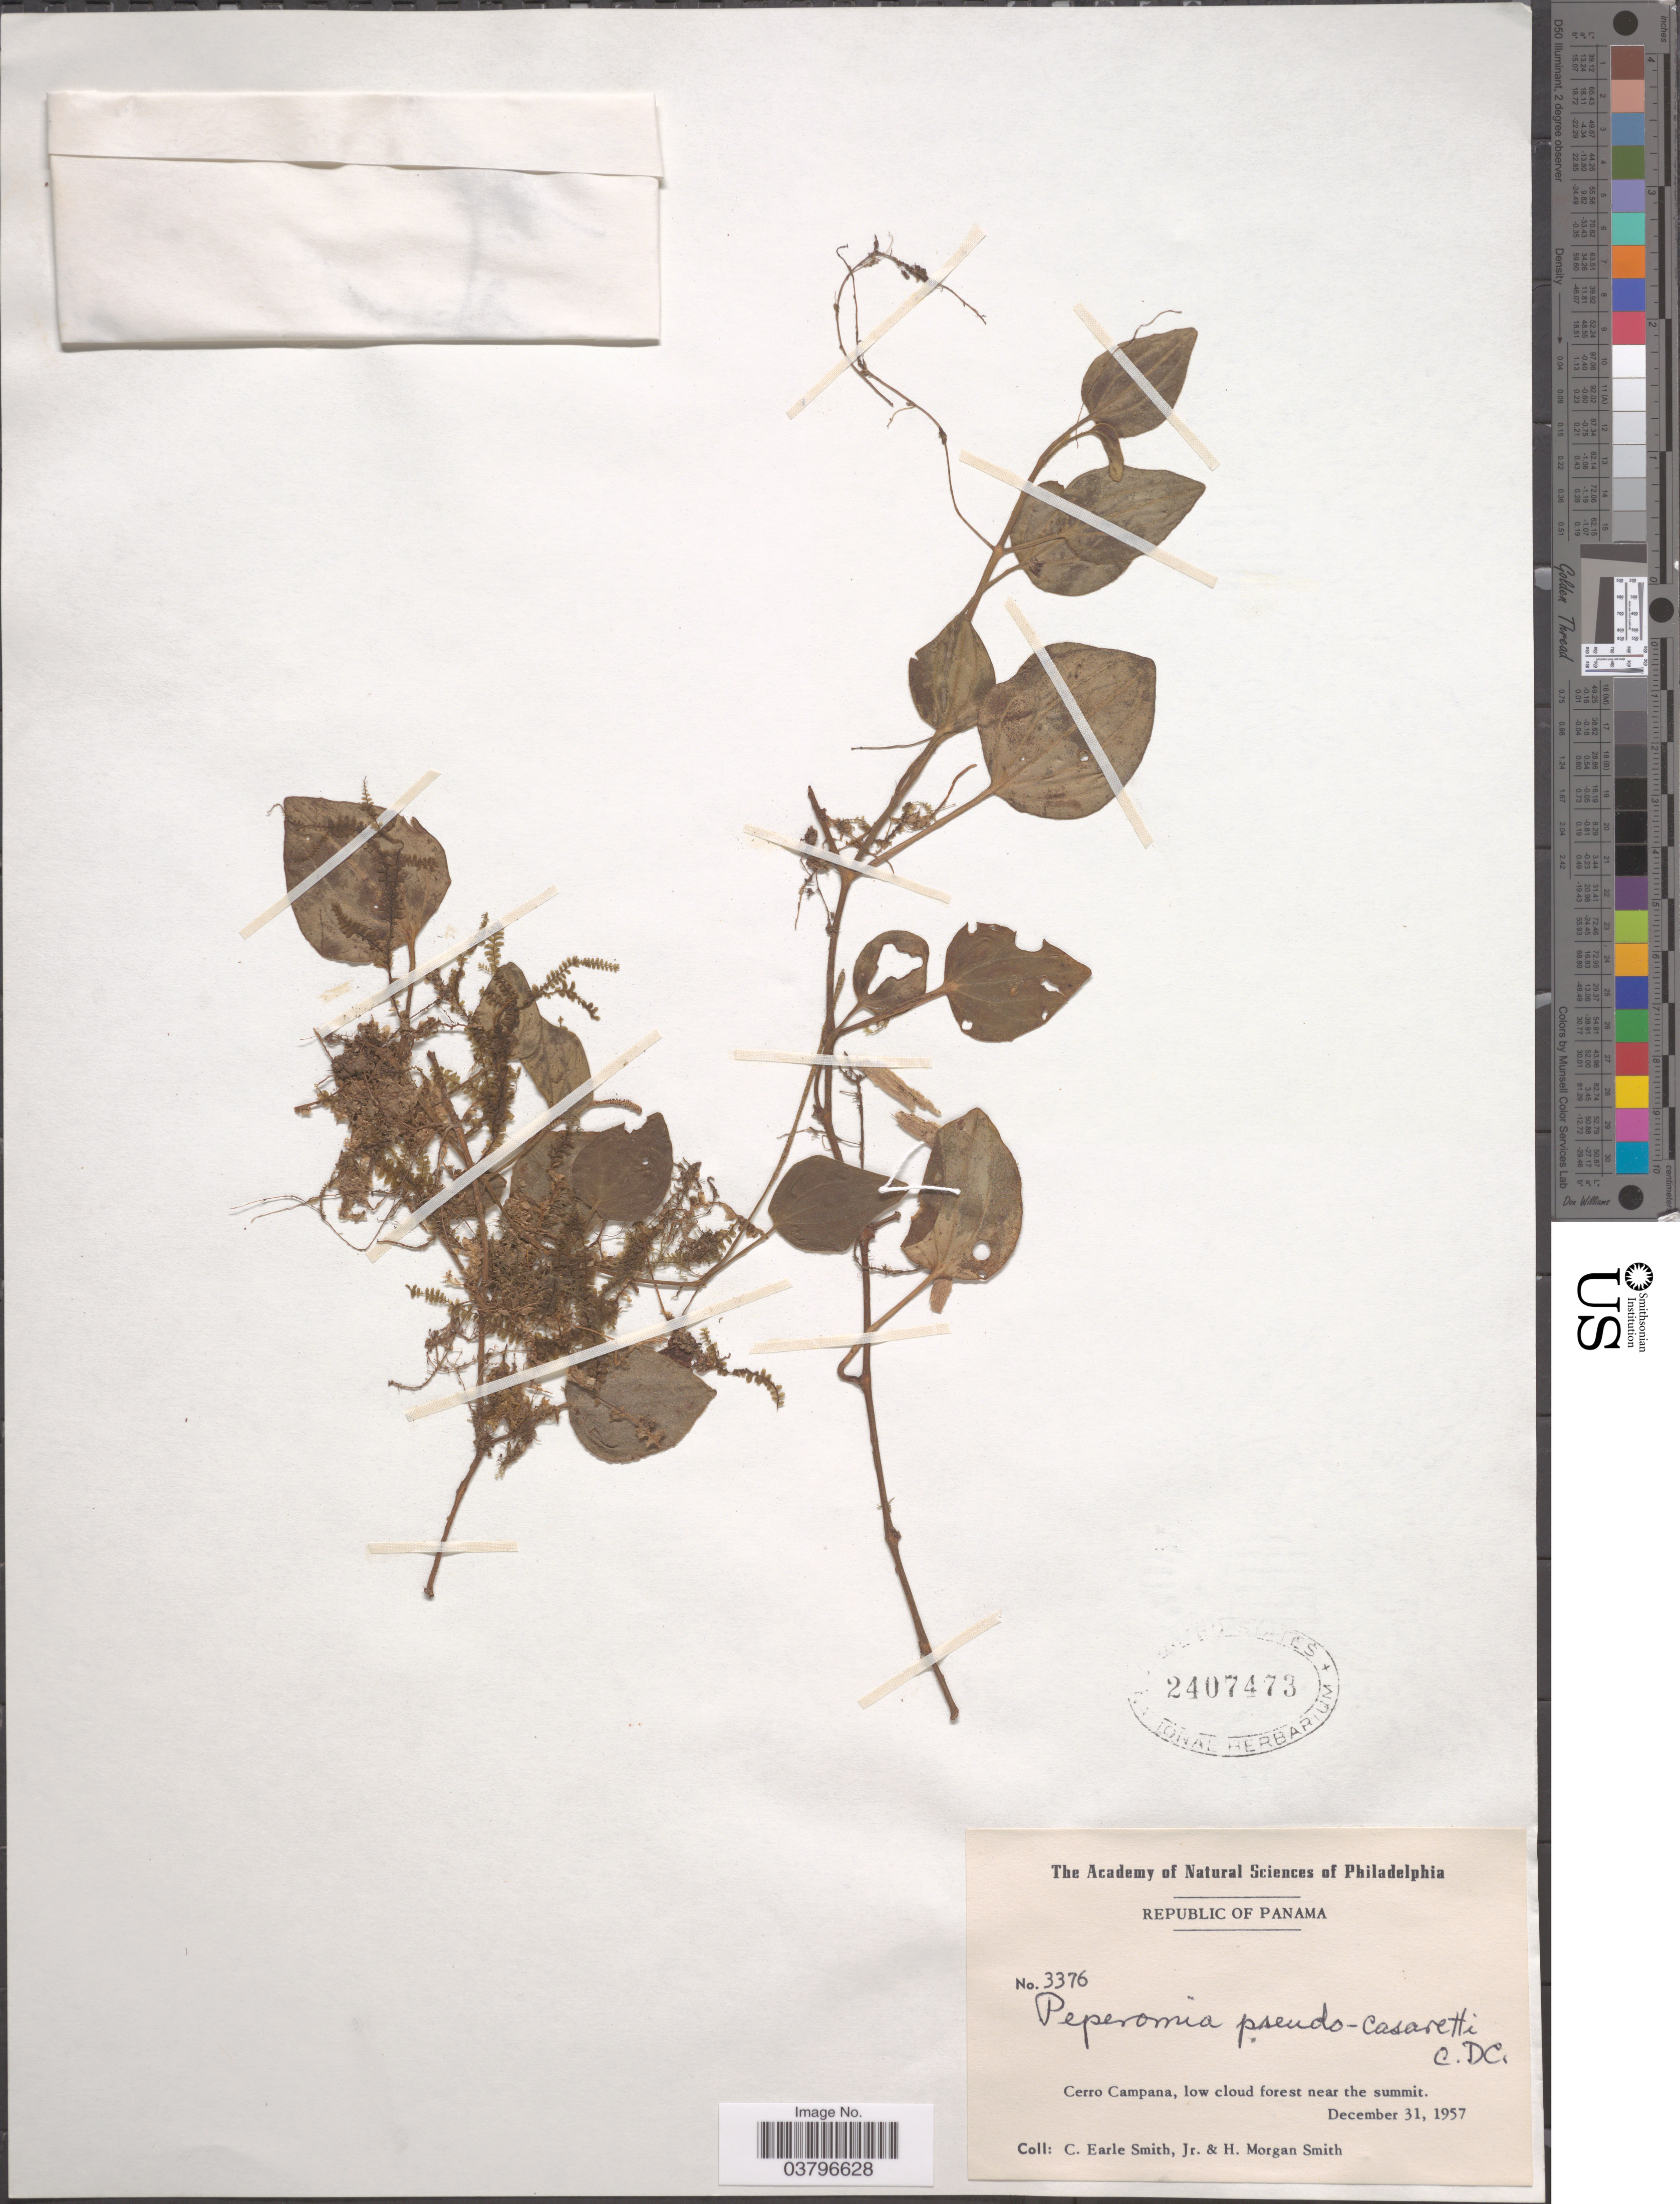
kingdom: Plantae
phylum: Tracheophyta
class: Magnoliopsida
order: Piperales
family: Piperaceae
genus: Peperomia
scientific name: Peperomia pseudocasaretti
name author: C. DC. in Pittier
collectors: C. E. Smith Jr. & H. M. Smith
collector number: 3376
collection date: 1957-12-31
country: Panama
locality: Cerro Campana.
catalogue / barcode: US 2407473